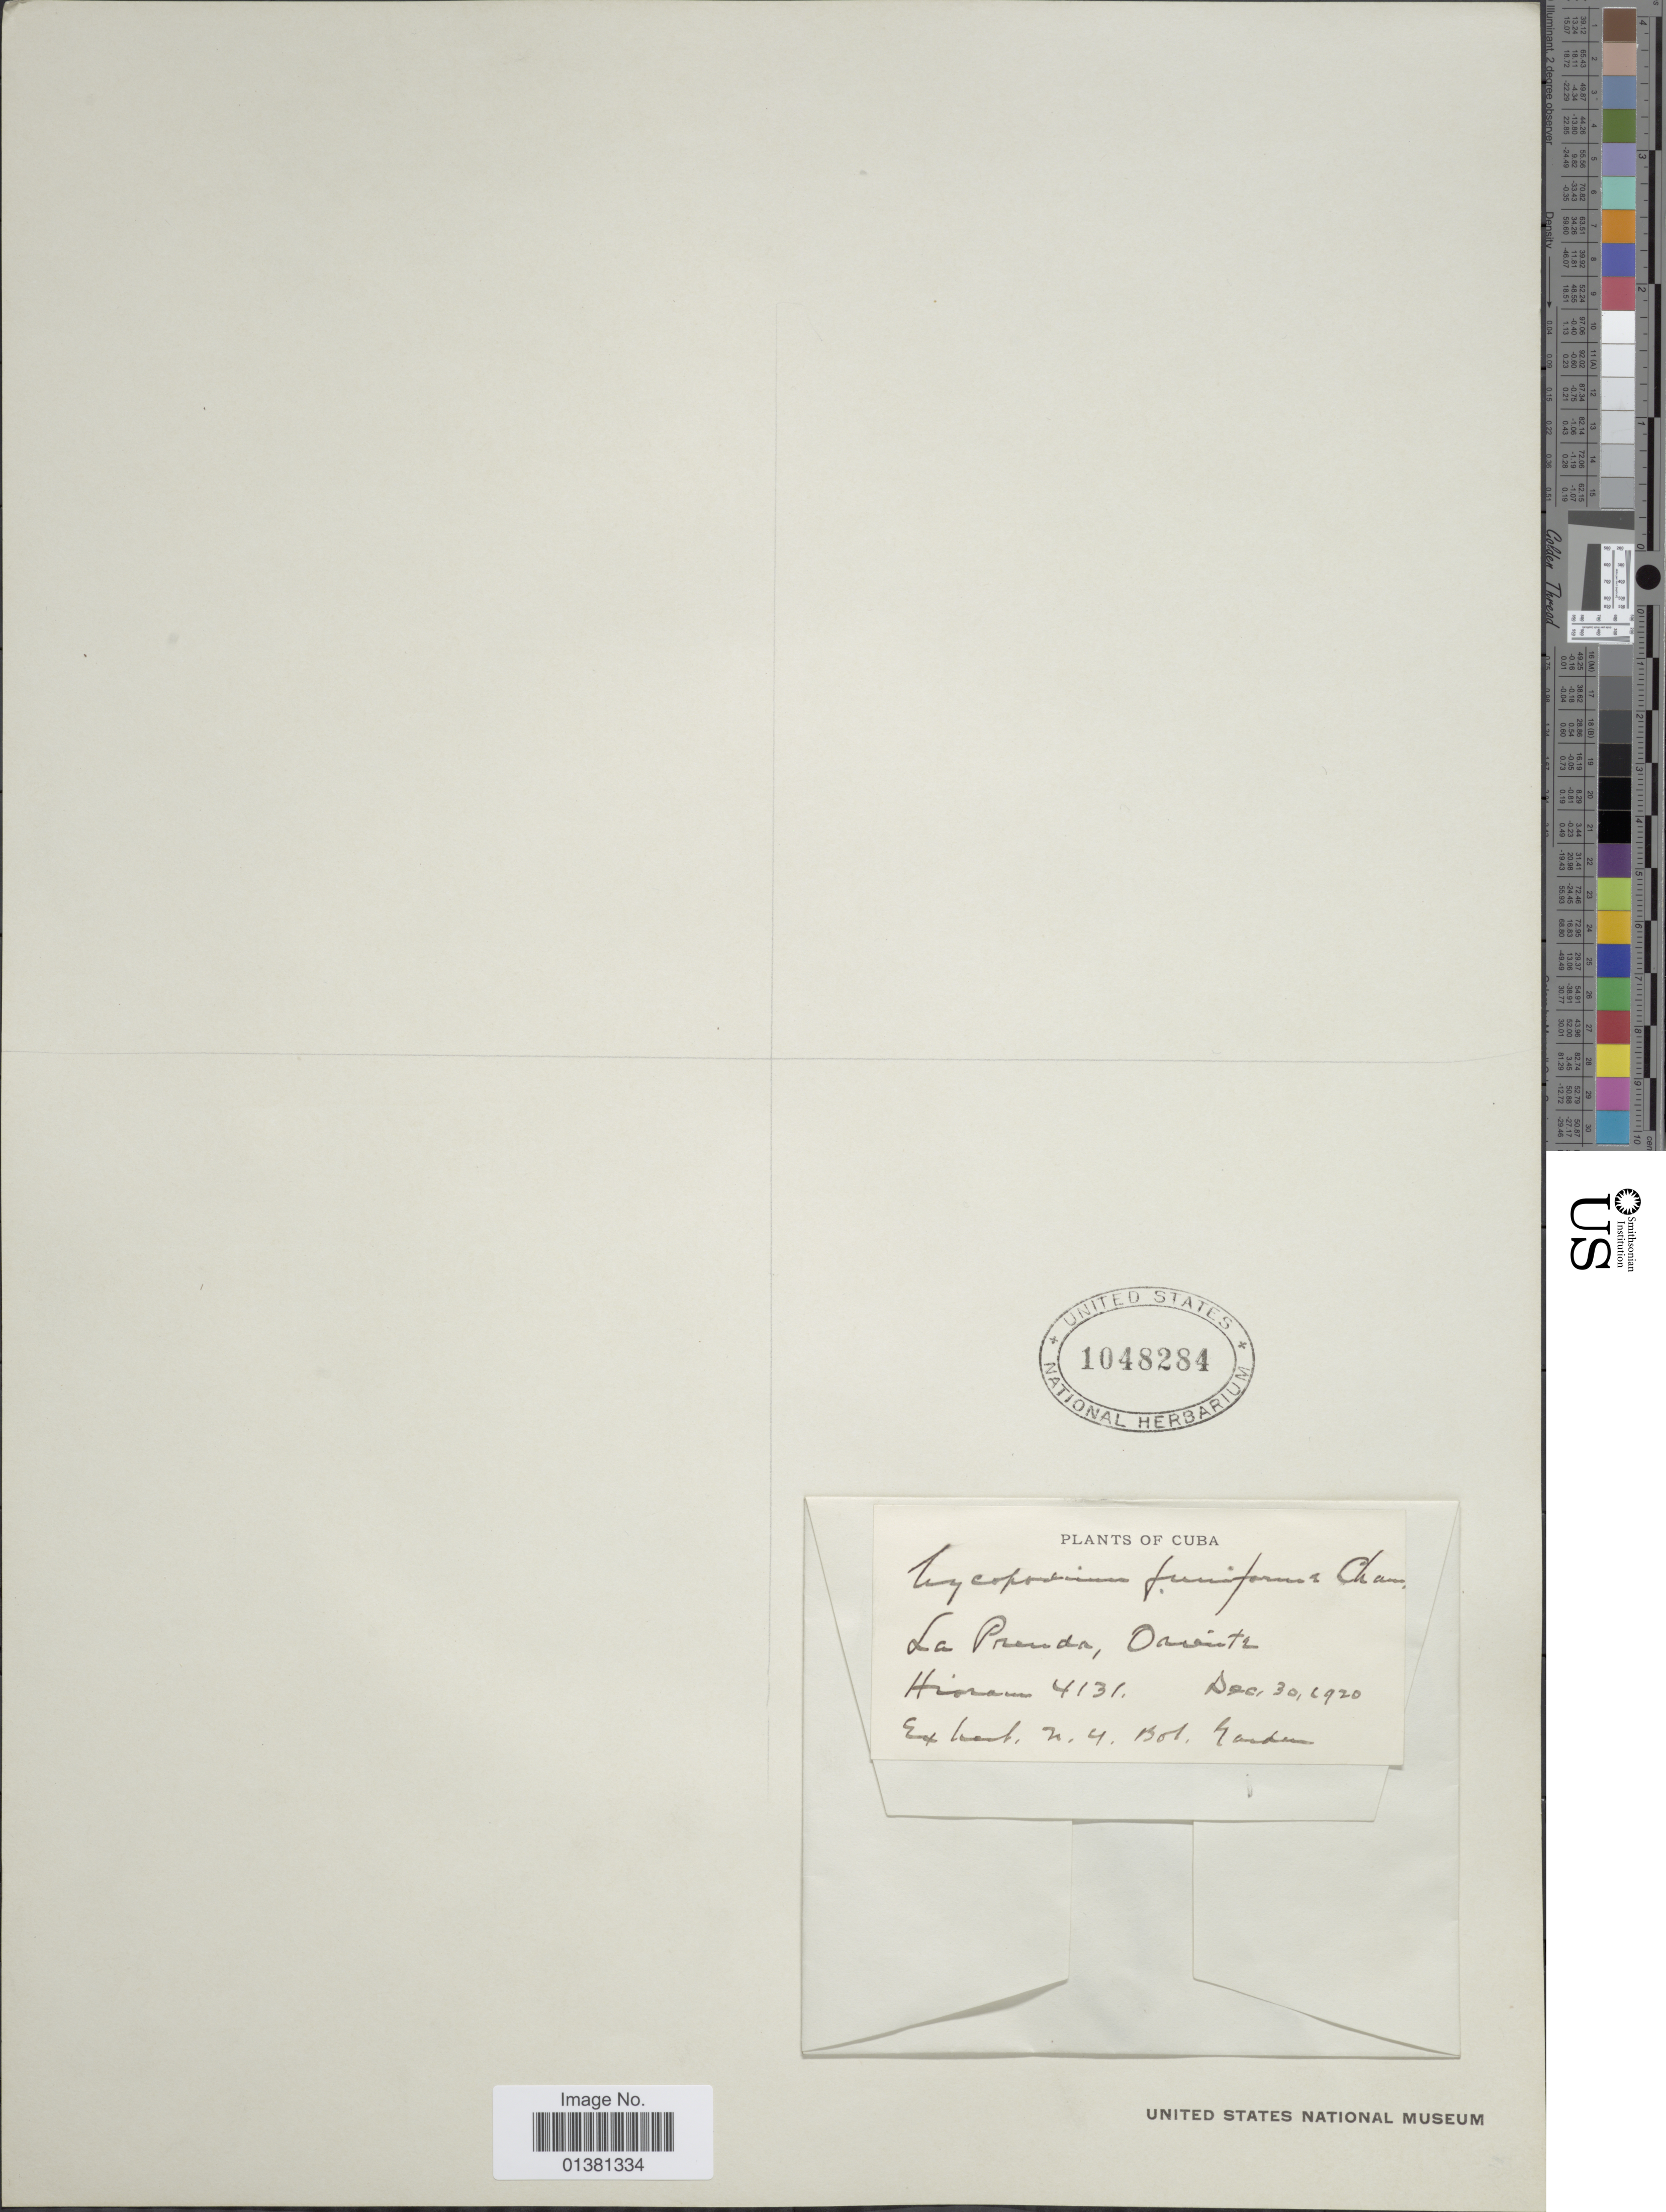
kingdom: Plantae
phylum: Tracheophyta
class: Lycopodiopsida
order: Lycopodiales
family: Lycopodiaceae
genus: Phlegmariurus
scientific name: Phlegmariurus funiformis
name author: (Cham. & Spring) B. Øllg.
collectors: Bro. Hioram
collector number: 4131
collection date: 1920-12-30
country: Cuba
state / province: Oriente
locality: La Prenda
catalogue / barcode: US 1048284